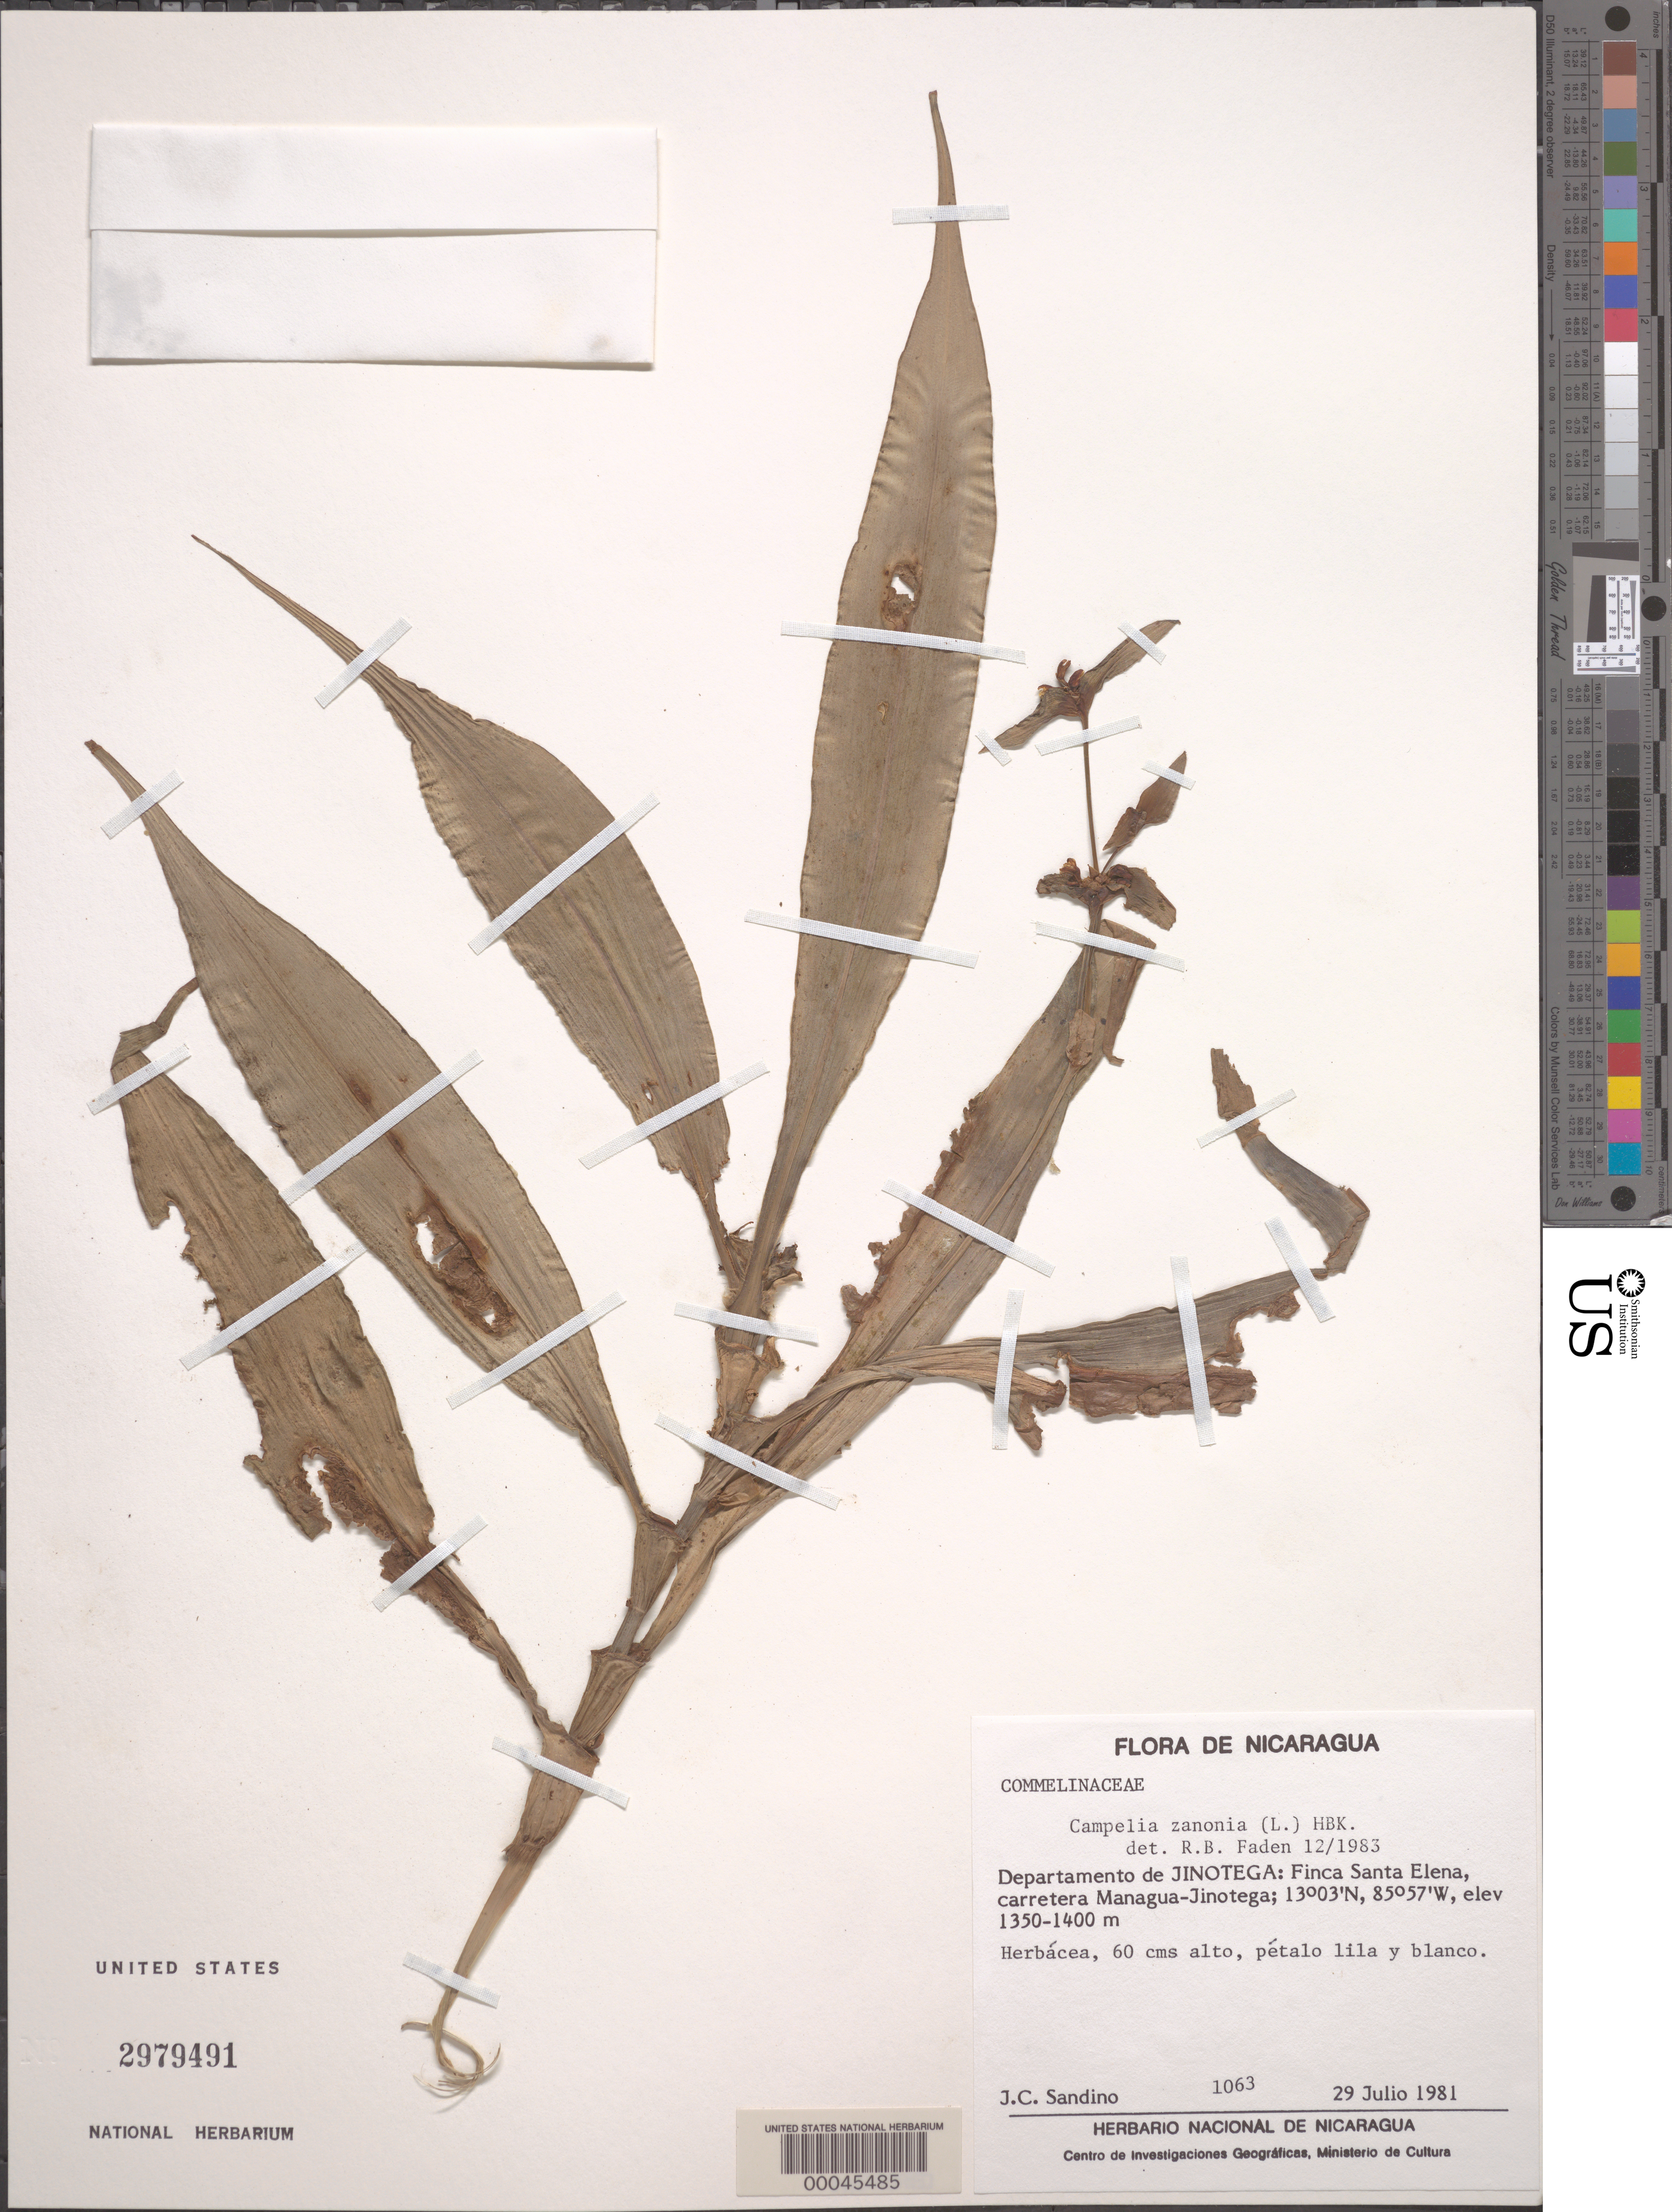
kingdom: Plantae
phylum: Tracheophyta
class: Liliopsida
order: Commelinales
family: Commelinaceae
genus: Tradescantia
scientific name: Tradescantia zanonia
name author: (L.) Sw.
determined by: Faden, Robert B., (US), Smithsonian Institution - National Museum of Natural History (UNITED STATES)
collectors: J. Sandino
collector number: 1063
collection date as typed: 29 Jul 1981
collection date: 1981-07-29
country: Nicaragua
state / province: Jinotega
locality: Hwy managua-jinotega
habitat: Farm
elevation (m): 1350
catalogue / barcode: US 2979491